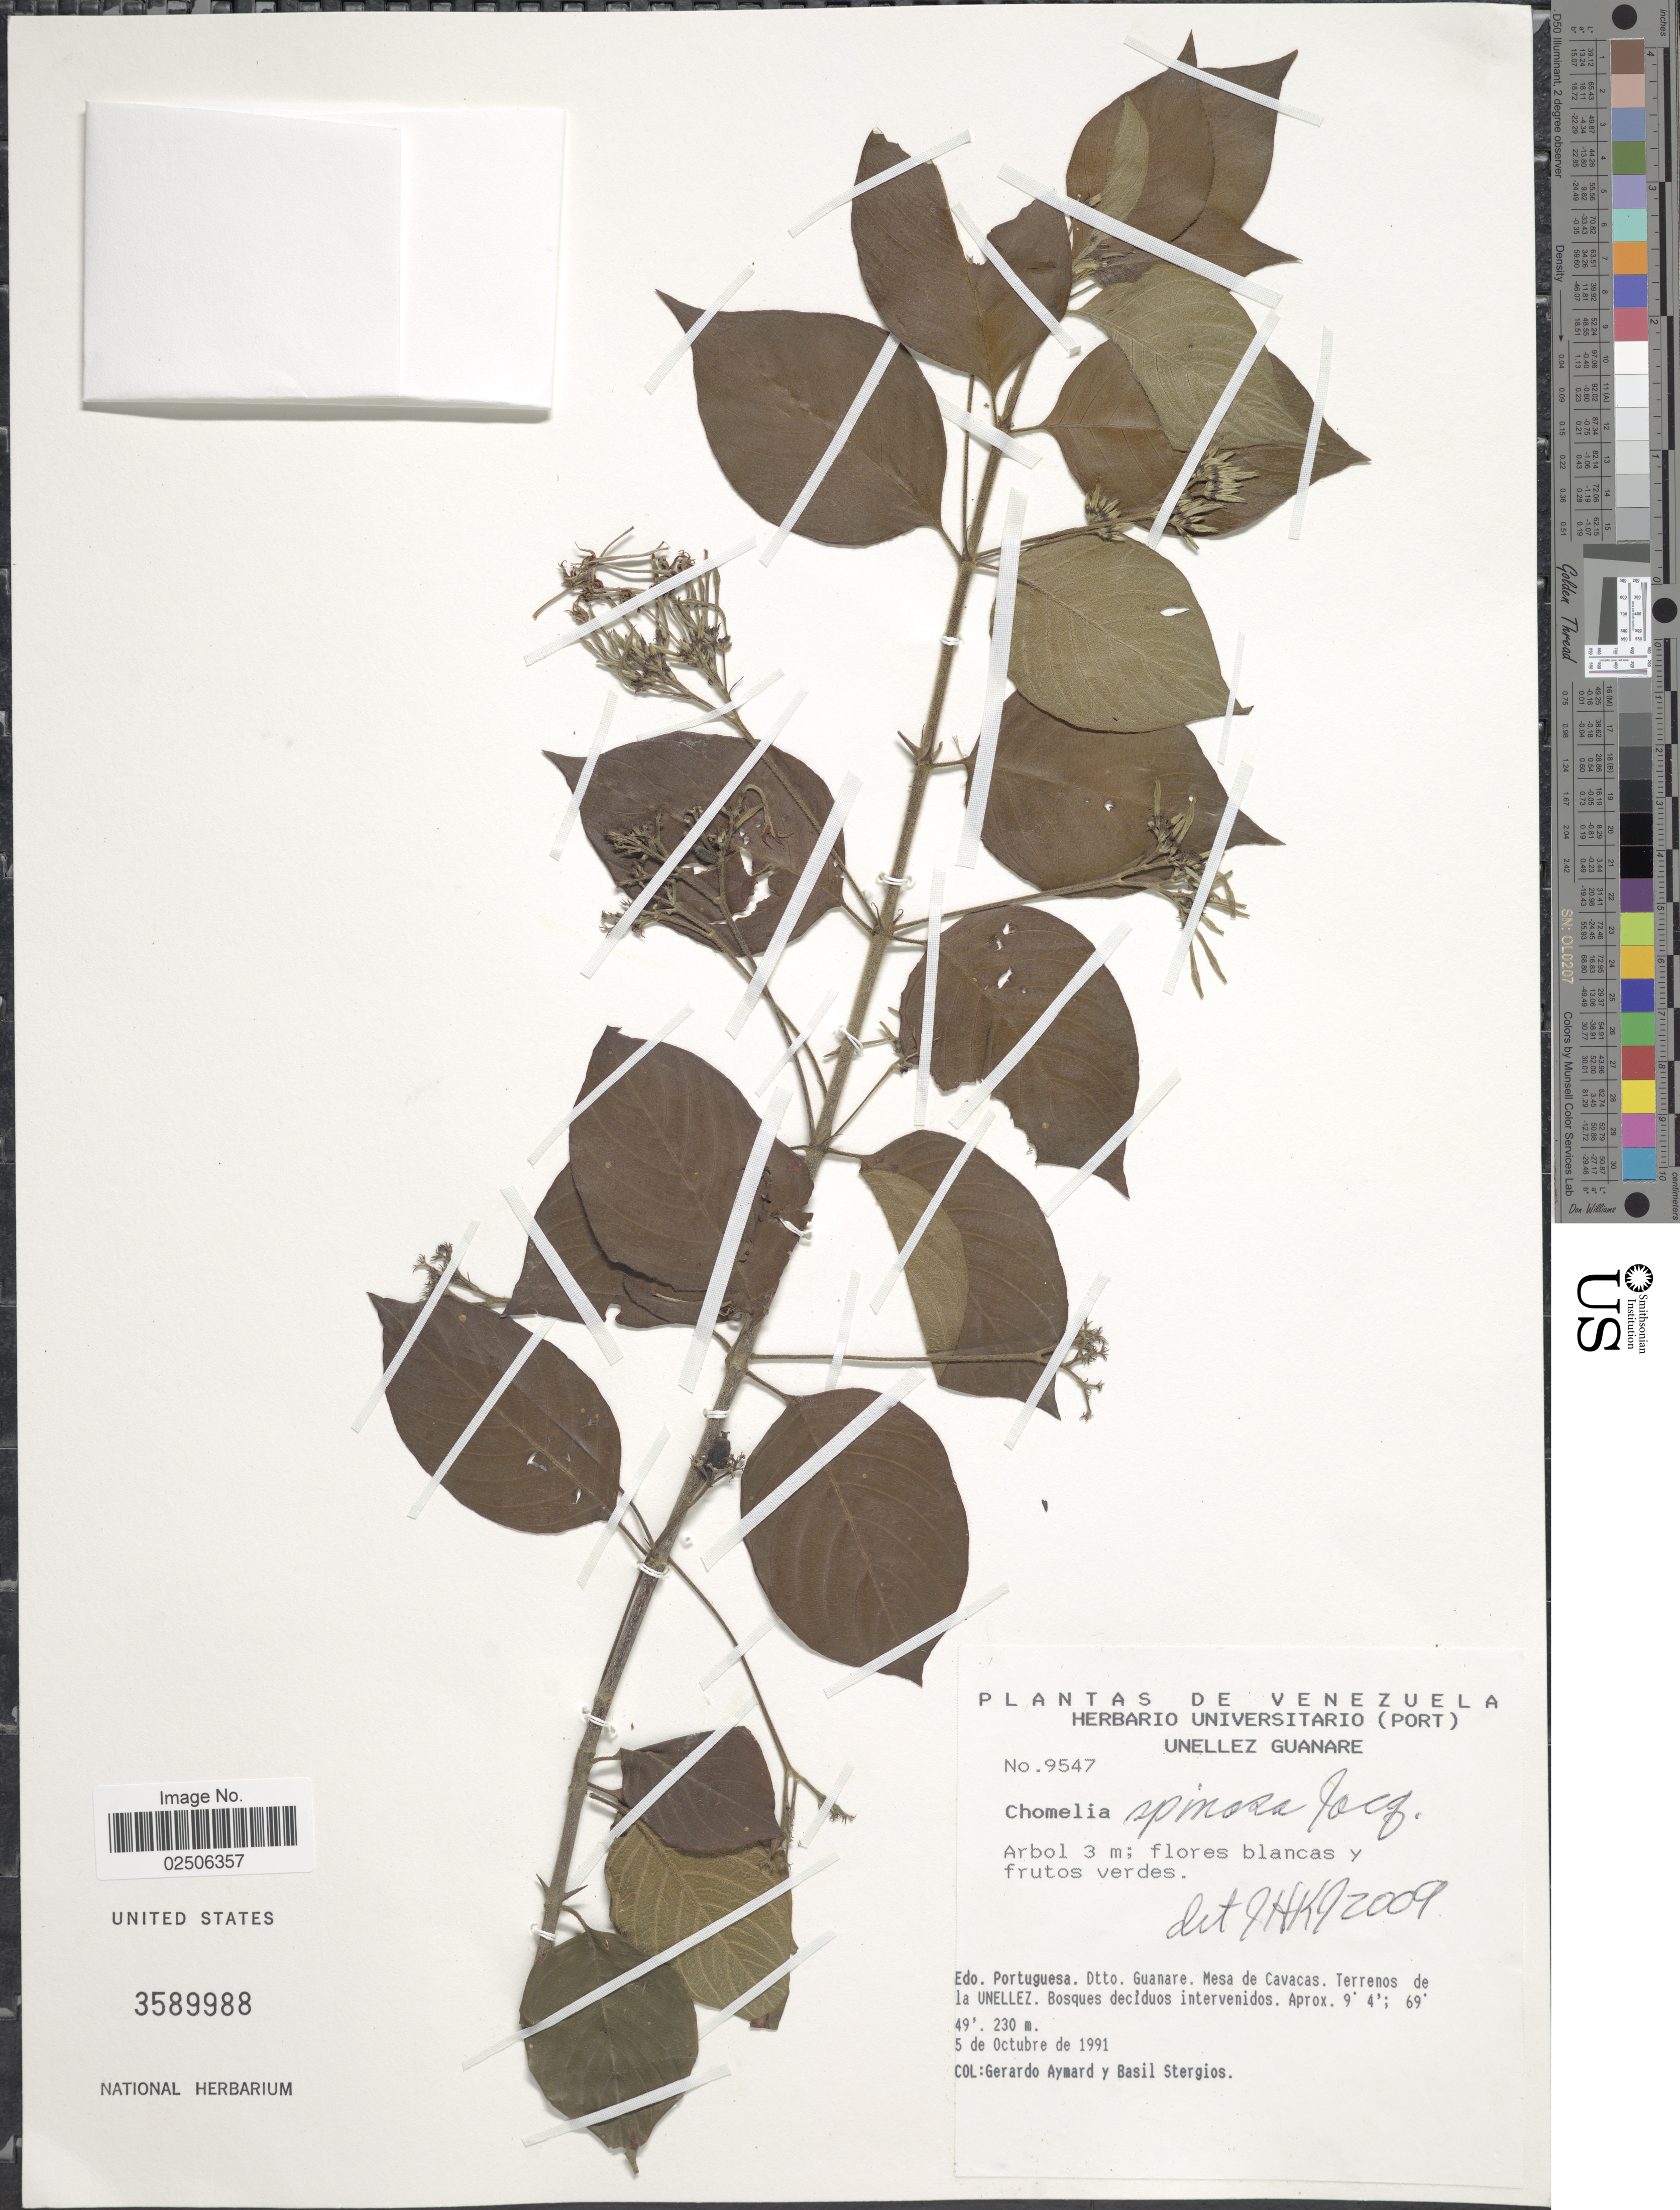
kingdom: Plantae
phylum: Tracheophyta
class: Magnoliopsida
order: Gentianales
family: Rubiaceae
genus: Chomelia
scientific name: Chomelia spinosa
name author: Jacq.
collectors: G. A. Aymard & B. G. Stergios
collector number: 9547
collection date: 1991-10-05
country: Venezuela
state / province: Portuguesa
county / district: Guanare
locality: Terrenos de la UNELLEZ. Mesa de Cavacas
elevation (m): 230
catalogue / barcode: US 3589988